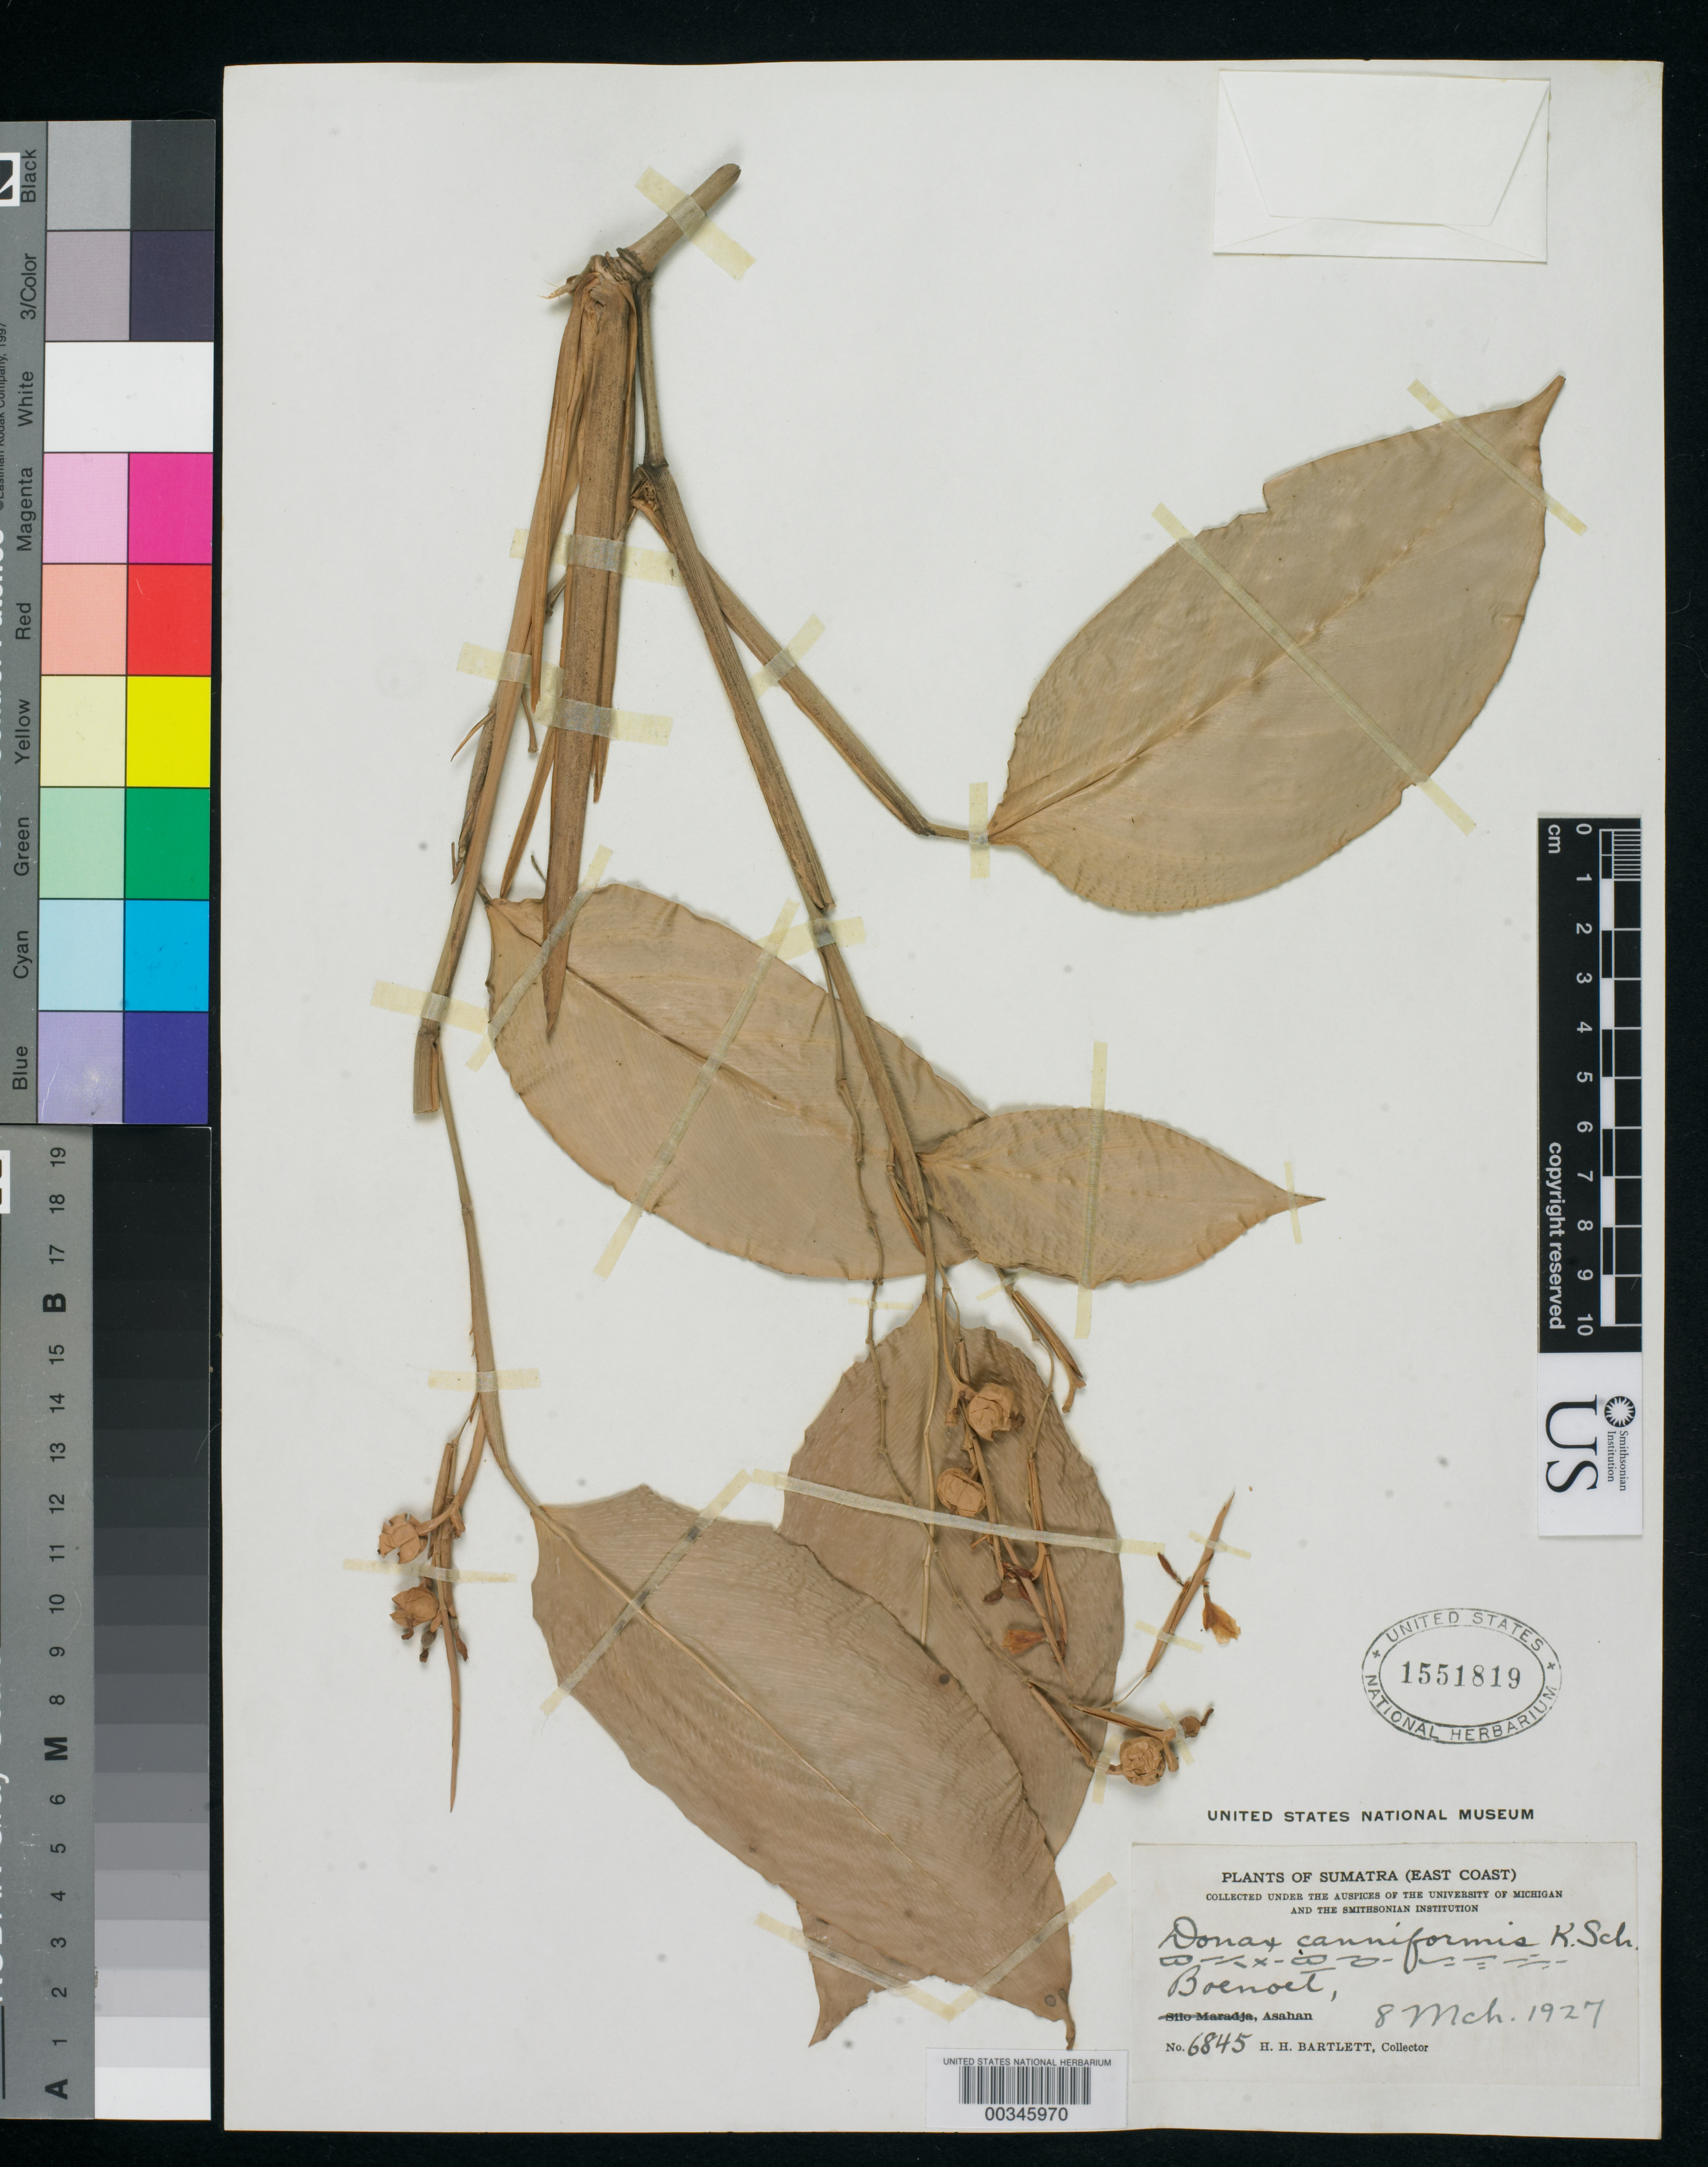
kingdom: Plantae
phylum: Tracheophyta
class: Liliopsida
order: Zingiberales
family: Marantaceae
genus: Donax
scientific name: Donax canniformis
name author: (G. Forst.) K. Schum.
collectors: H. H. Bartlett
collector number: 6845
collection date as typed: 08 Mar 1927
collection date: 1927-03-08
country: Indonesia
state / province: Sumatra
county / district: Sumatera Utara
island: Sumatra I.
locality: (East Coast), Boenoet, Asahan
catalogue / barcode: US 1551819